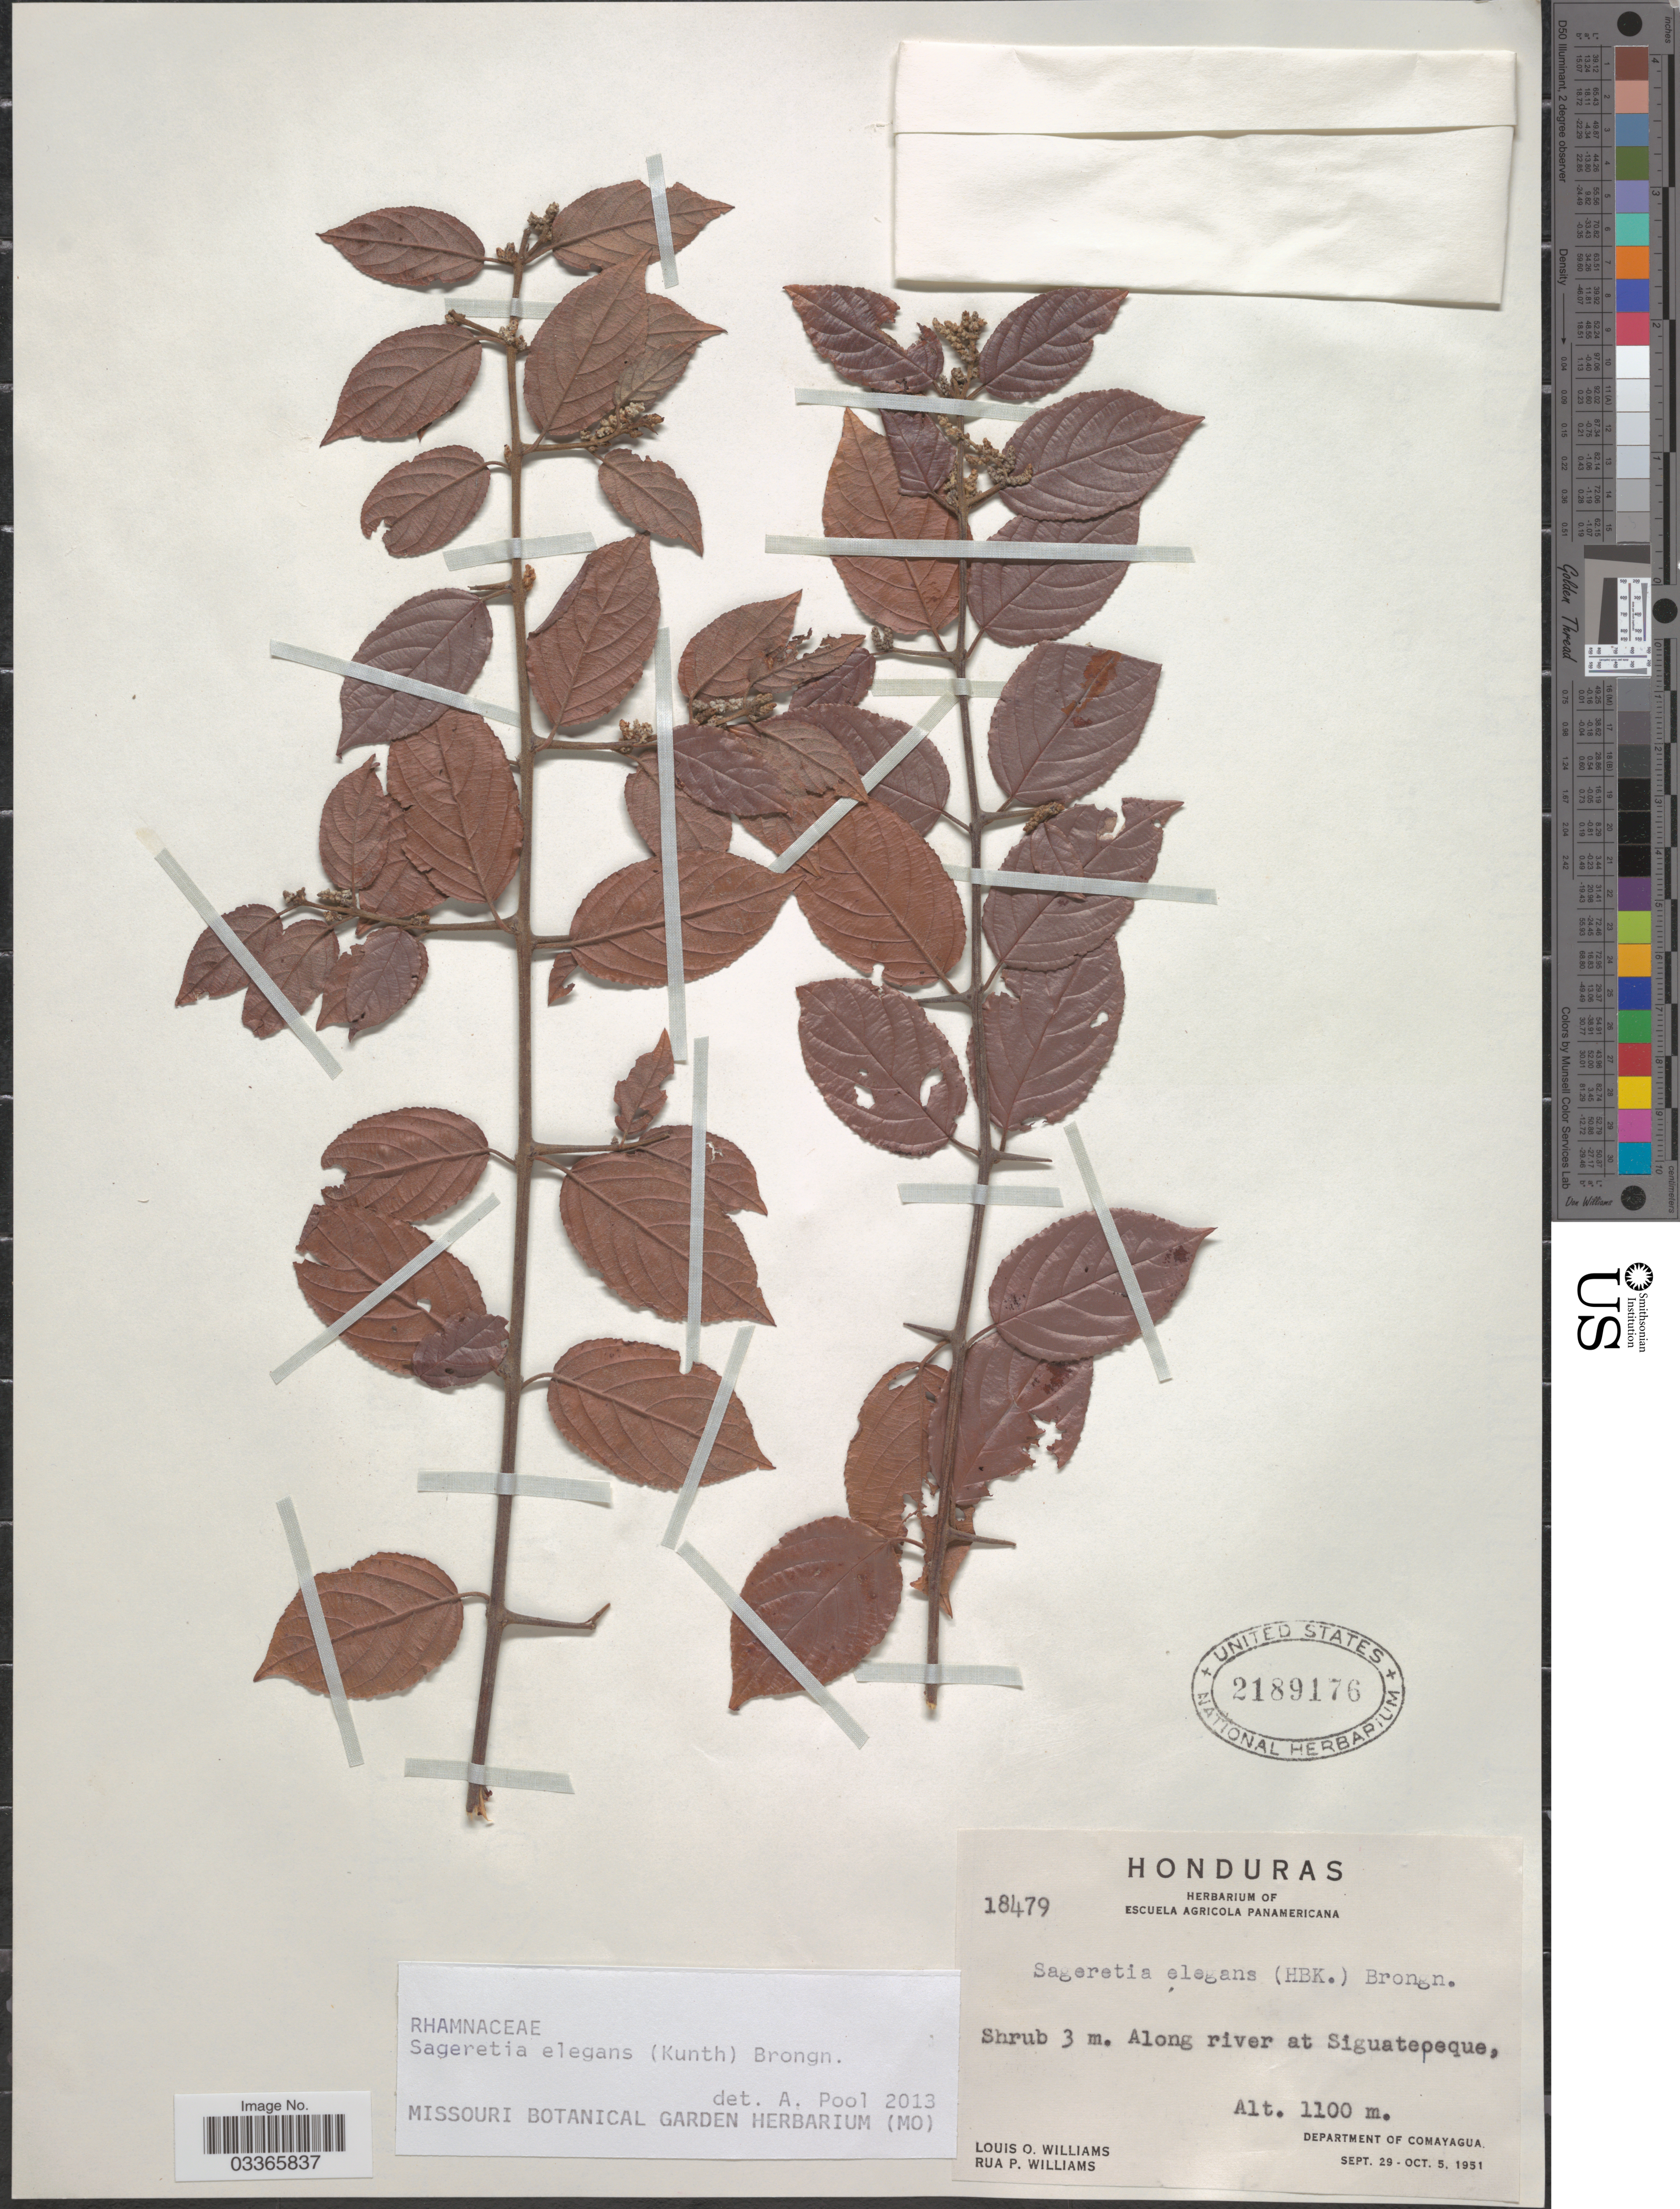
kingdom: Plantae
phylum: Tracheophyta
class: Magnoliopsida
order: Rosales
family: Rhamnaceae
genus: Sageretia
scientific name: Sageretia elegans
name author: (Kunth) Brongn.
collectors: L. O. Williams & R. P. Williams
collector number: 18479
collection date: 1951-09-29/1951-10-05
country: Honduras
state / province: Comayagua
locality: Along river at Siguatepeque. Department of Comayagua.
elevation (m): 1100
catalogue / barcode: US 2189176